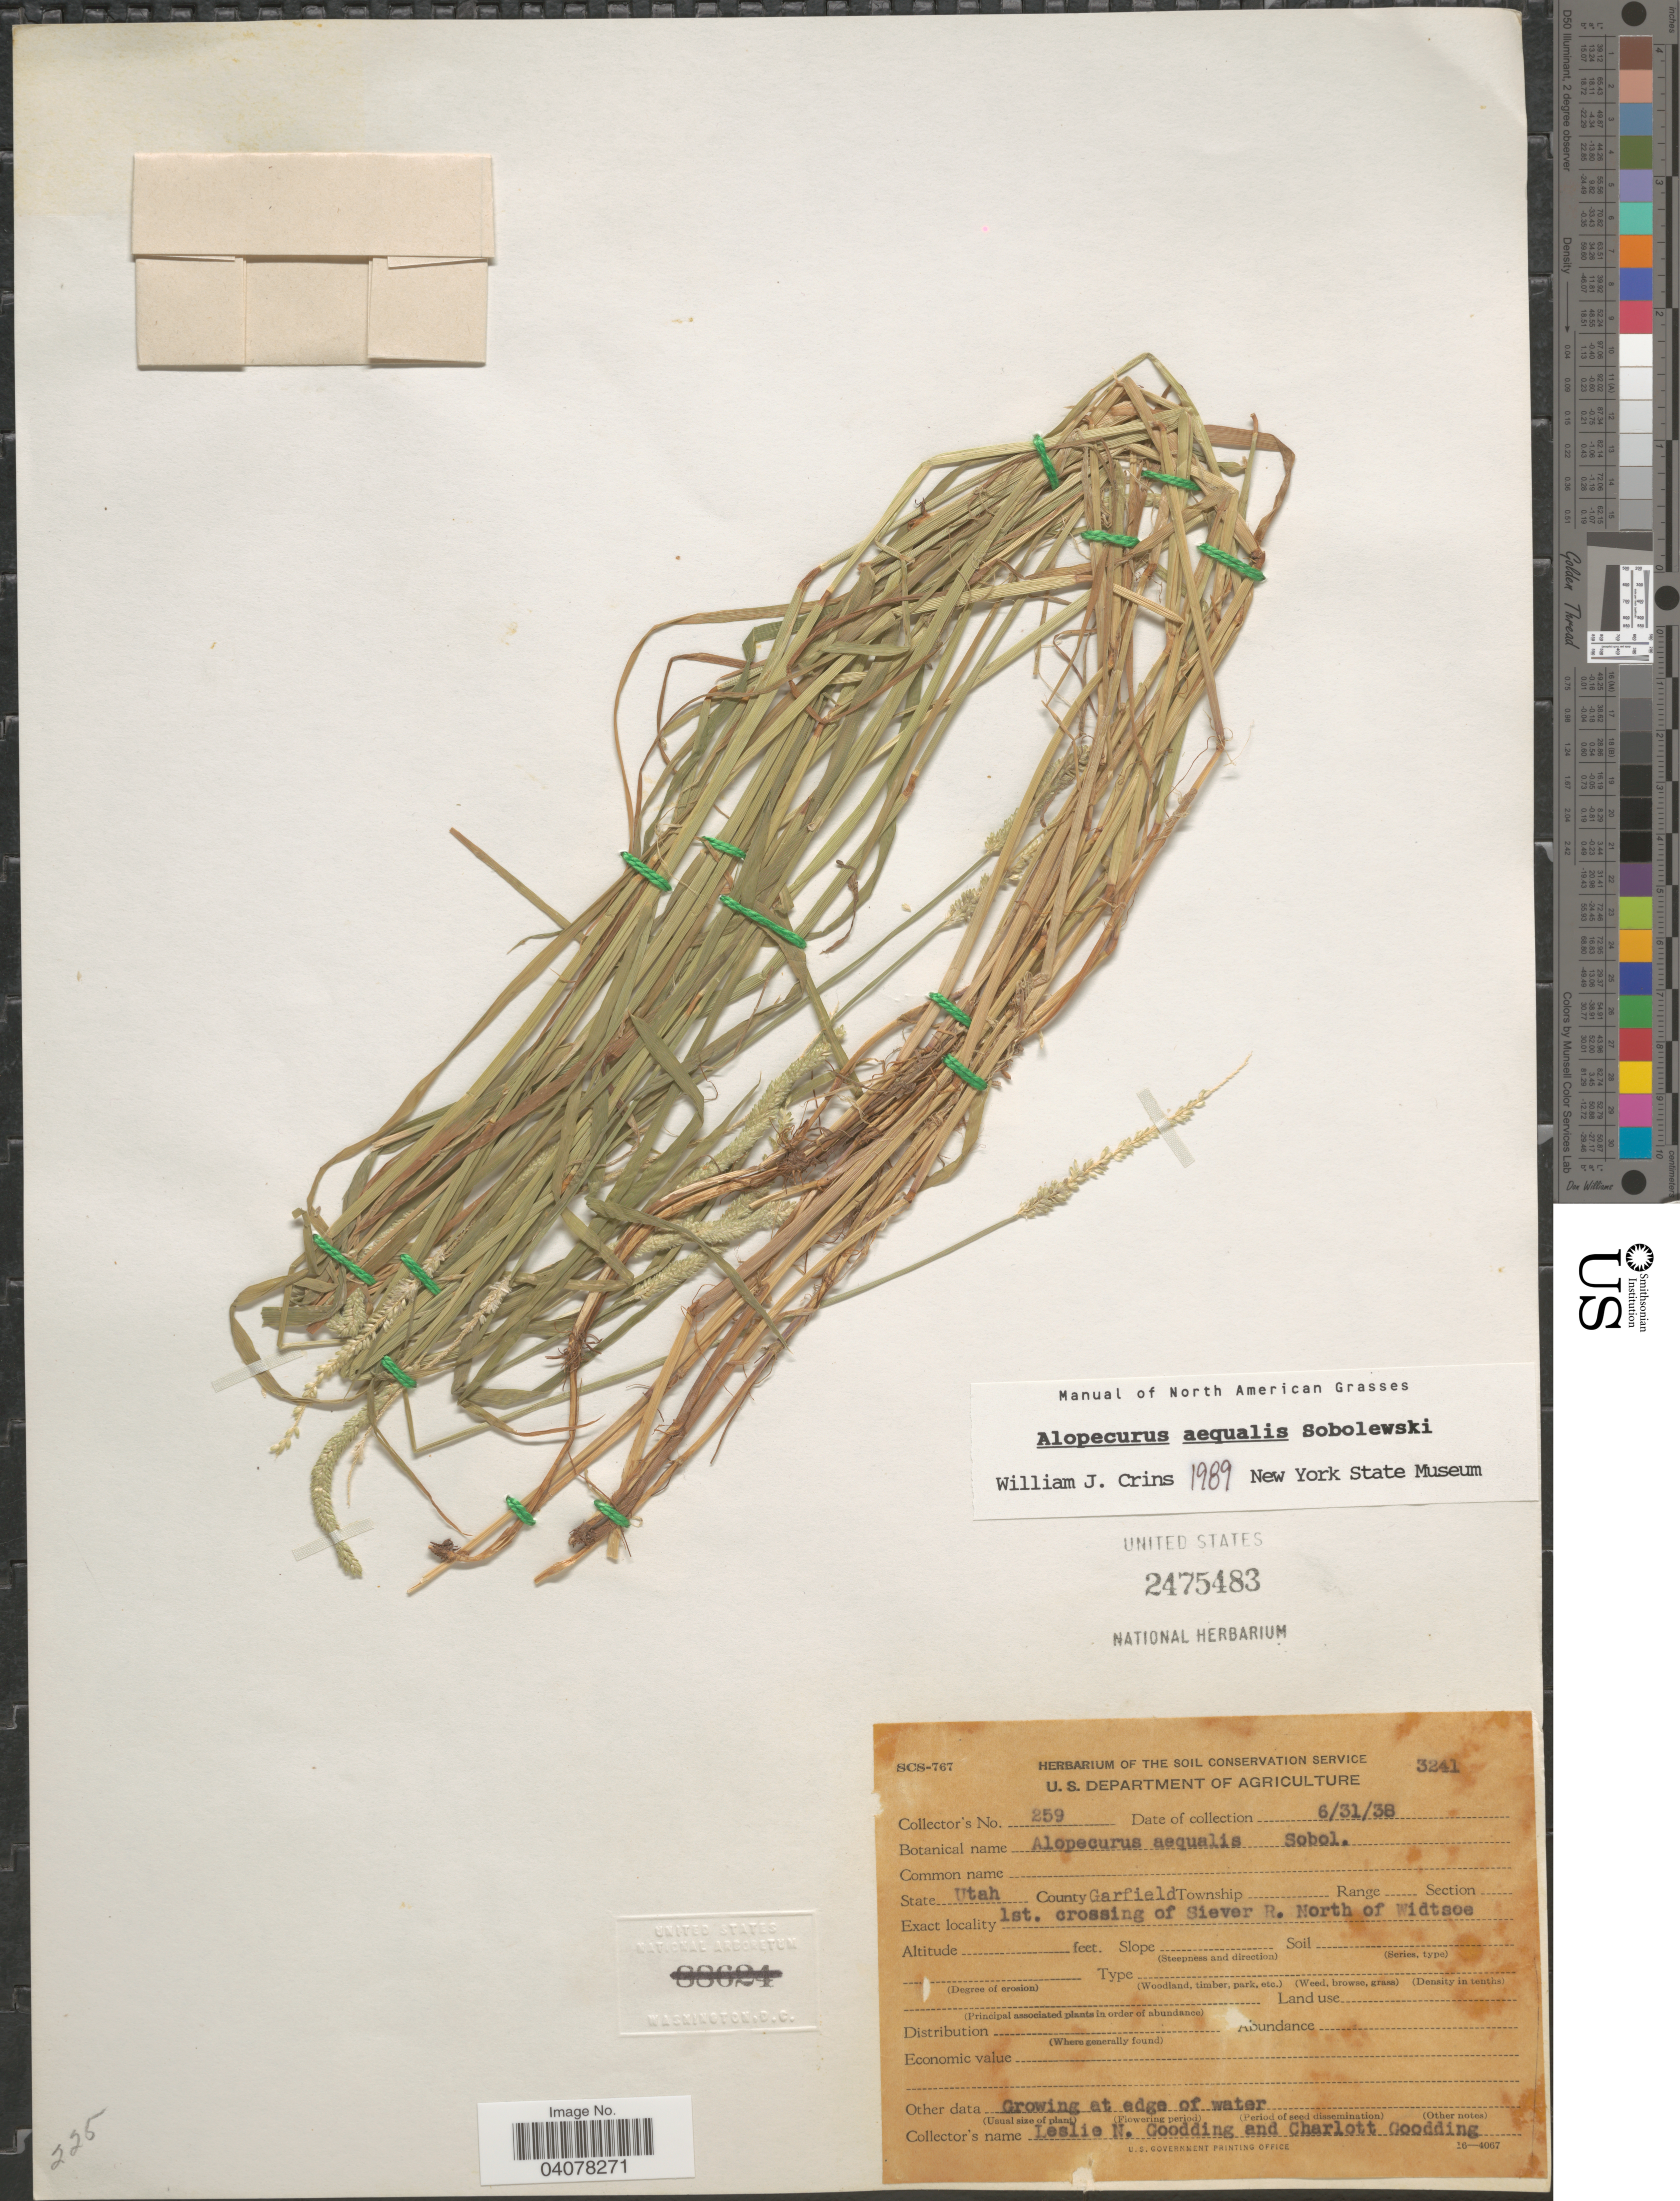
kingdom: Plantae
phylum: Tracheophyta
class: Liliopsida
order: Poales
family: Poaceae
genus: Alopecurus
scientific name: Alopecurus aequalis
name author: Sobol.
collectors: L. N. Goodding & C. Goodding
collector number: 259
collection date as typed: Transcribed d/m/y: 31/6/38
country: United States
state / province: Utah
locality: County Garfield. 1st. crossing of Siever R. North of Widtsoe.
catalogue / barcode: US 2475483